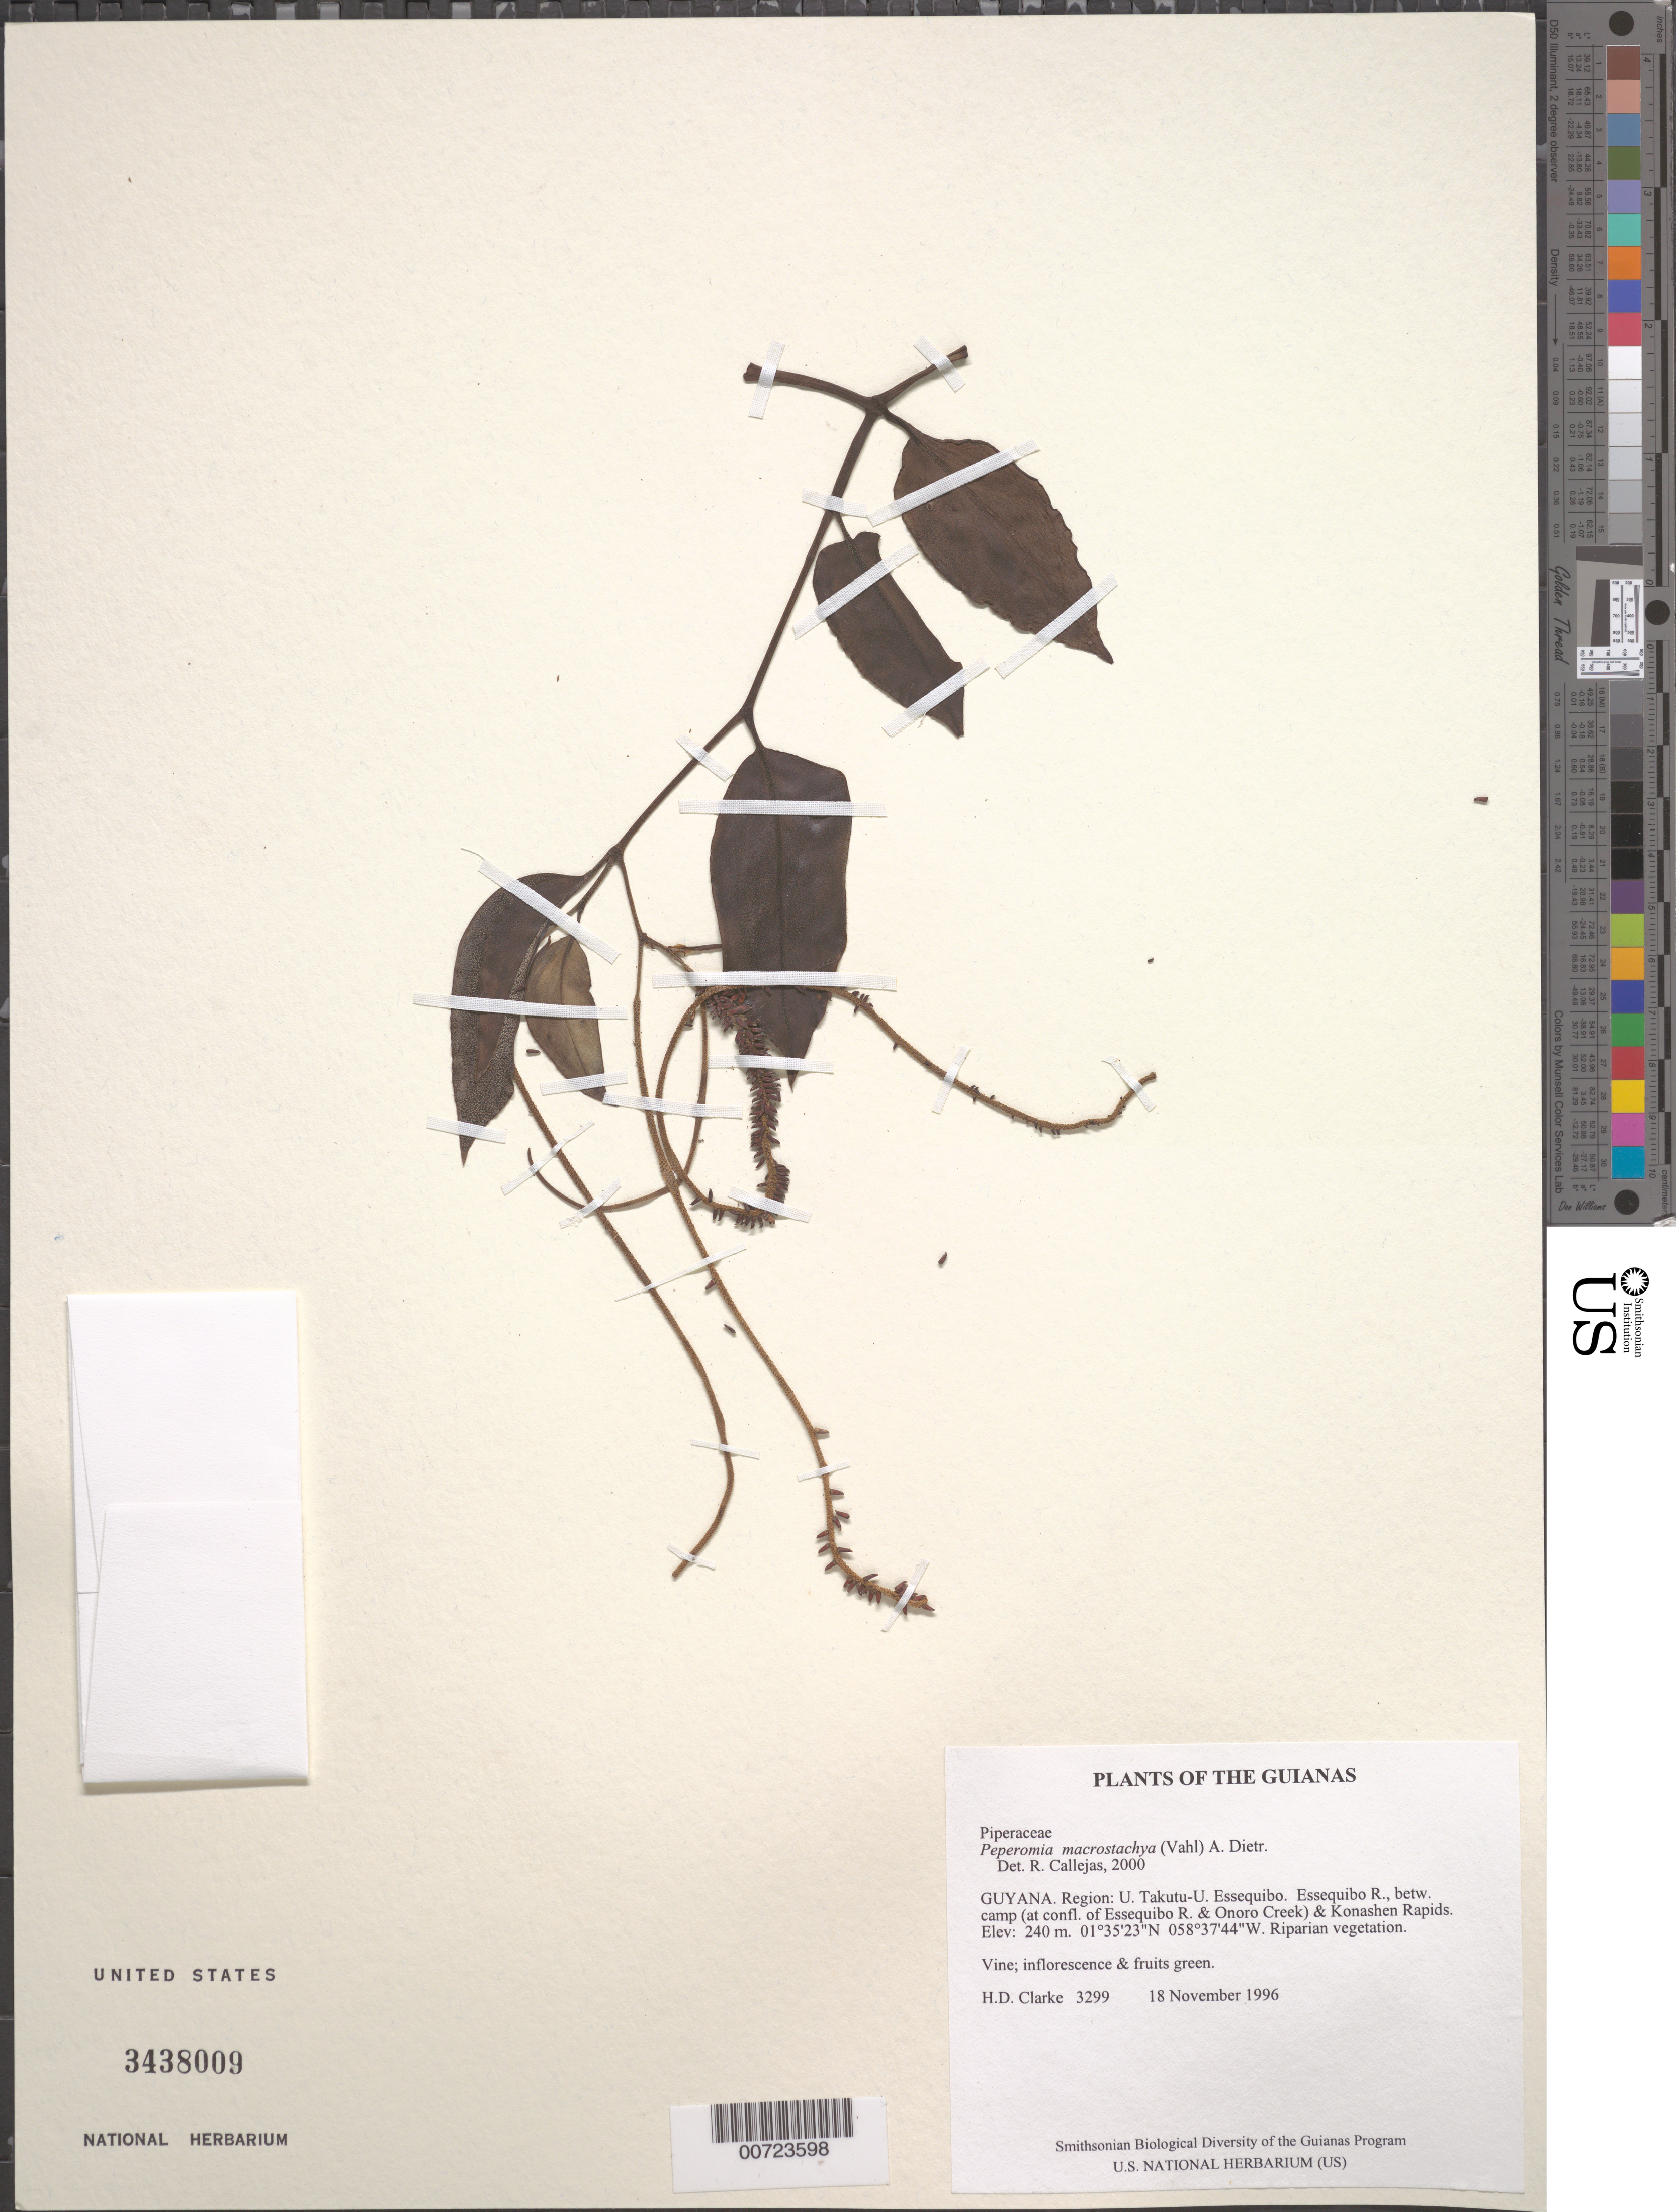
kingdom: Plantae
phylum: Tracheophyta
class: Magnoliopsida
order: Piperales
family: Piperaceae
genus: Peperomia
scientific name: Peperomia macrostachya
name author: (Vahl) A. Dietr.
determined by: Görts-van Rijn, A. R. A.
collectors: H. D. Clarke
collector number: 3299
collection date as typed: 18 November 1996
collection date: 1996-11-18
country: Guyana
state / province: U. Takutu-U. Essequibo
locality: Essequibo R., betw. camp (at confl. of Essequibo R. & Onoro Creek) & Konashen Rapids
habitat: Riparian vegetation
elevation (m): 240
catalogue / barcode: US 3438009